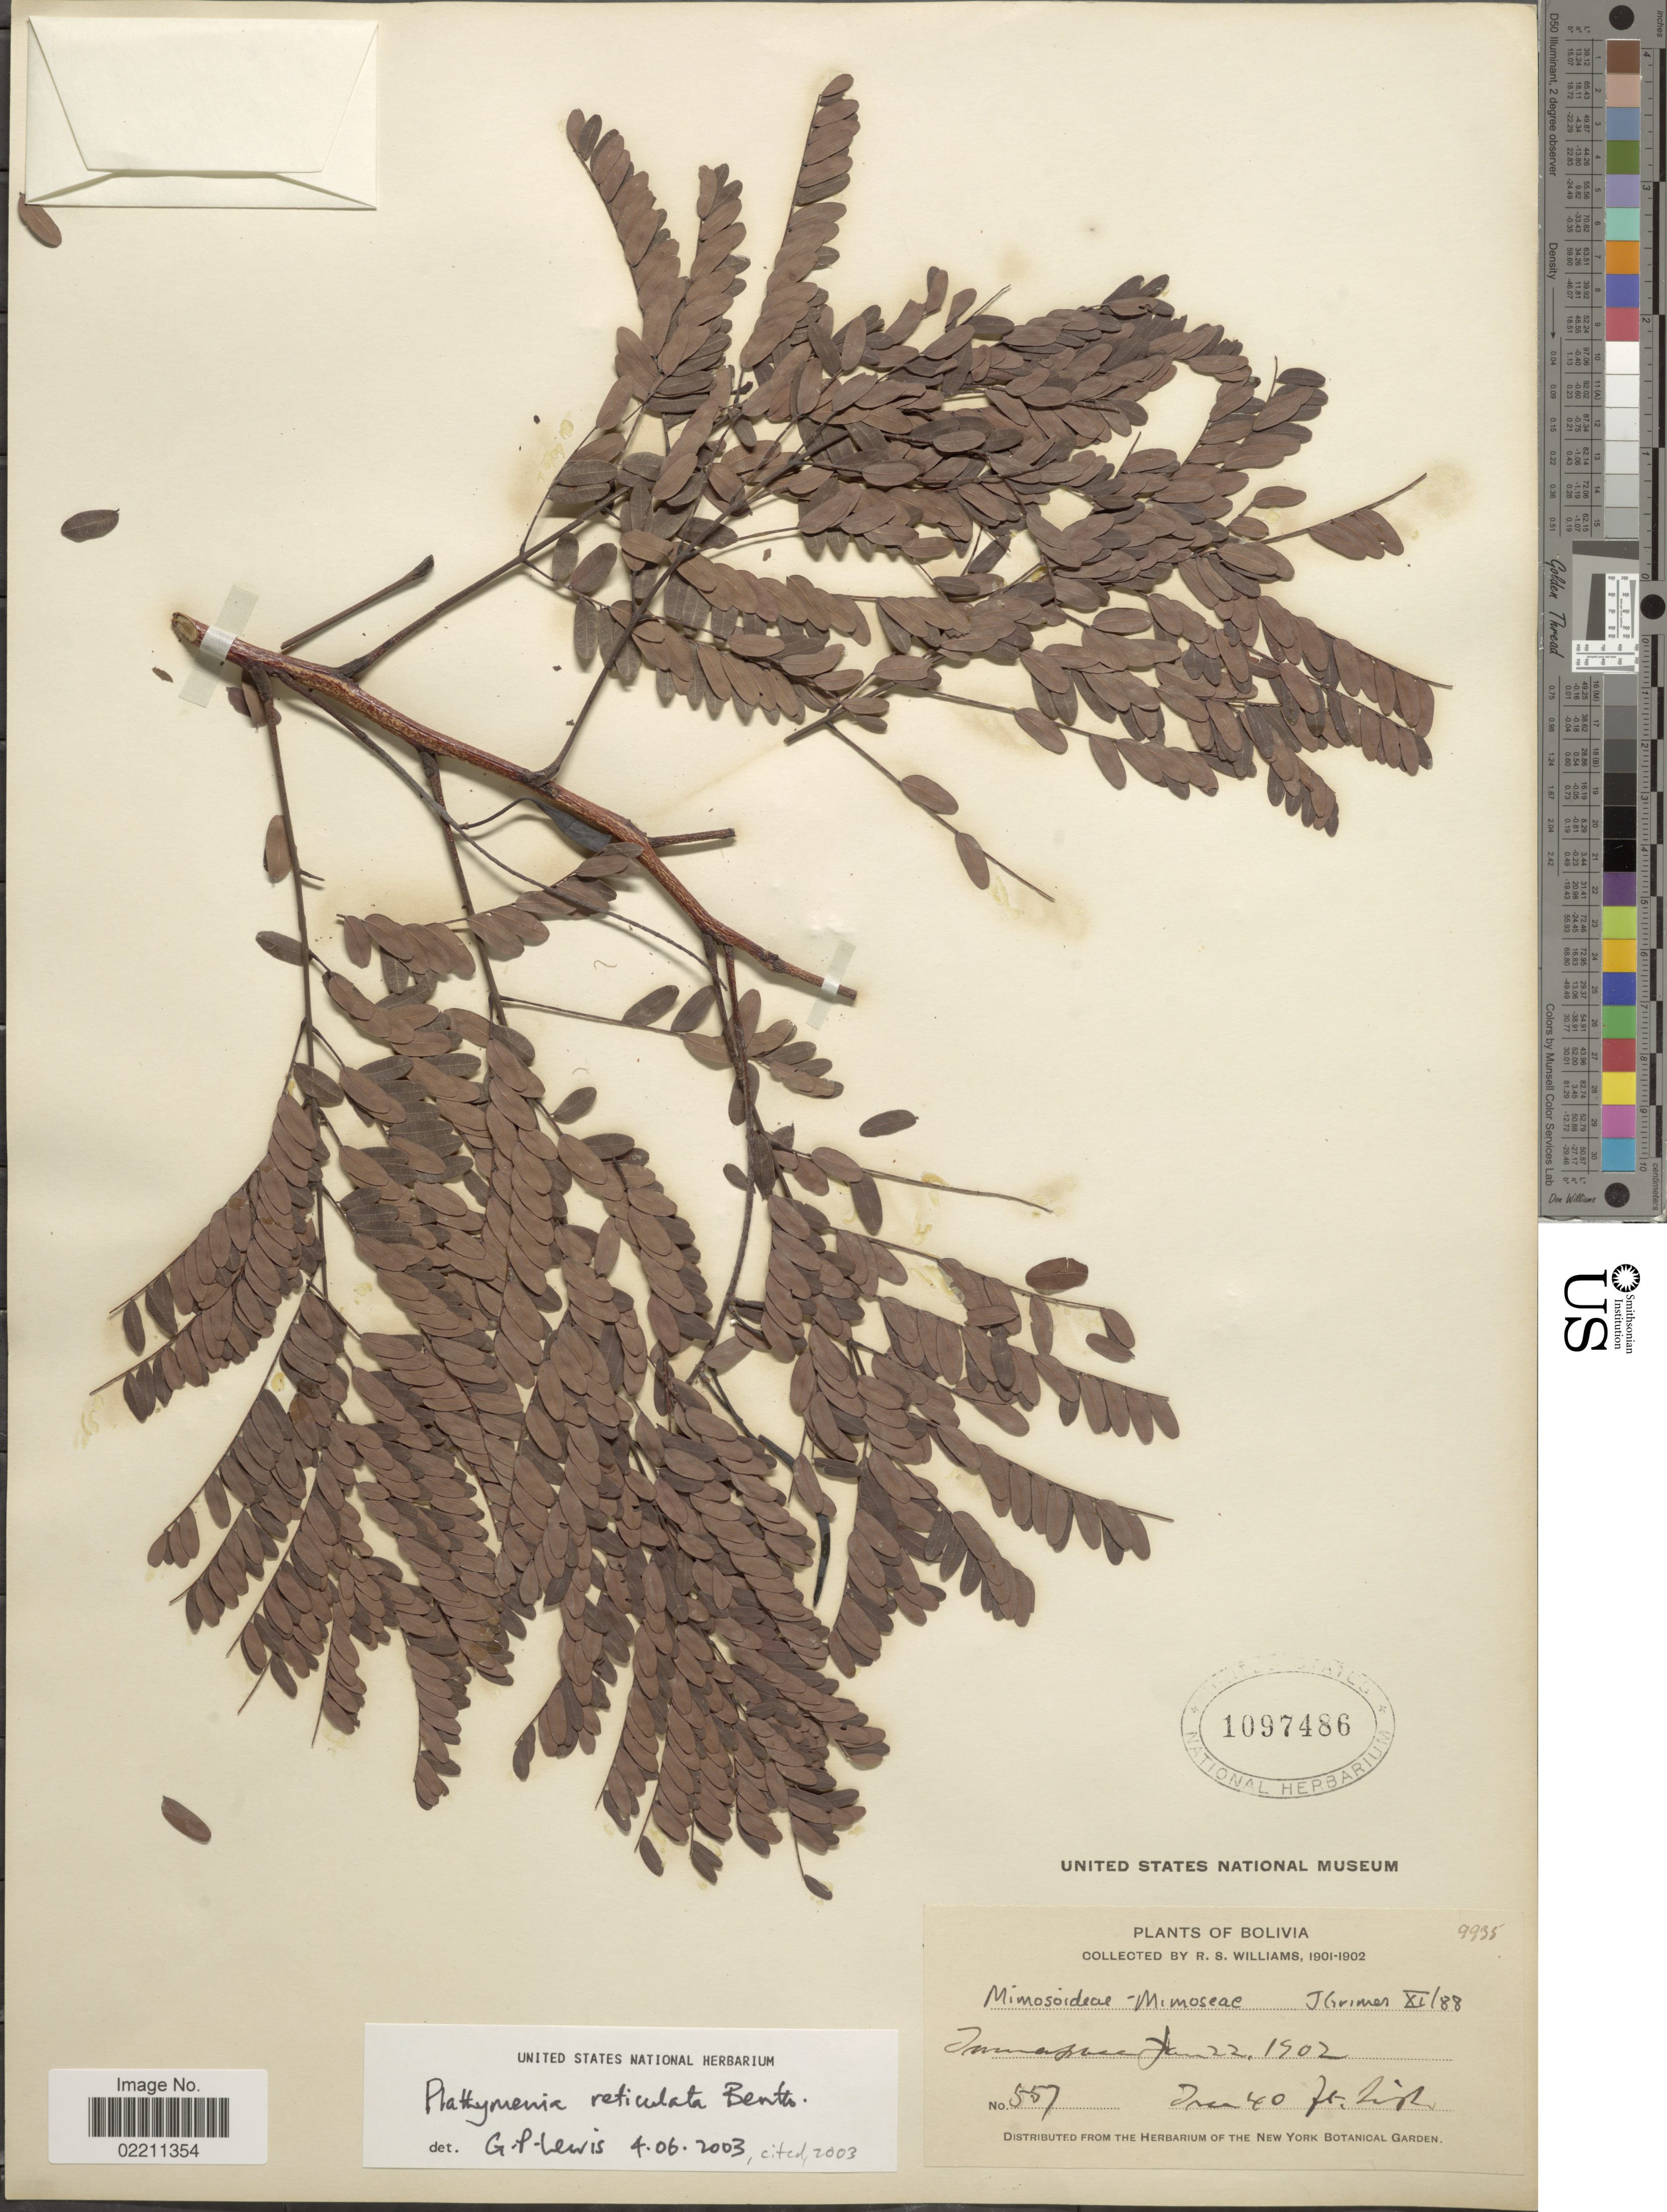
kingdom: Plantae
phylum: Tracheophyta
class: Magnoliopsida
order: Fabales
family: Fabaceae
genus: Plathymenia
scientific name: Plathymenia reticulata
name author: Benth.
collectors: R. S. Williams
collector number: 557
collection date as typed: Jan. 22, 1902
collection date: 1902-01-22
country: Bolivia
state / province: La Paz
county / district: Iturralde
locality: Tumupasa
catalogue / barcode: US 1097486